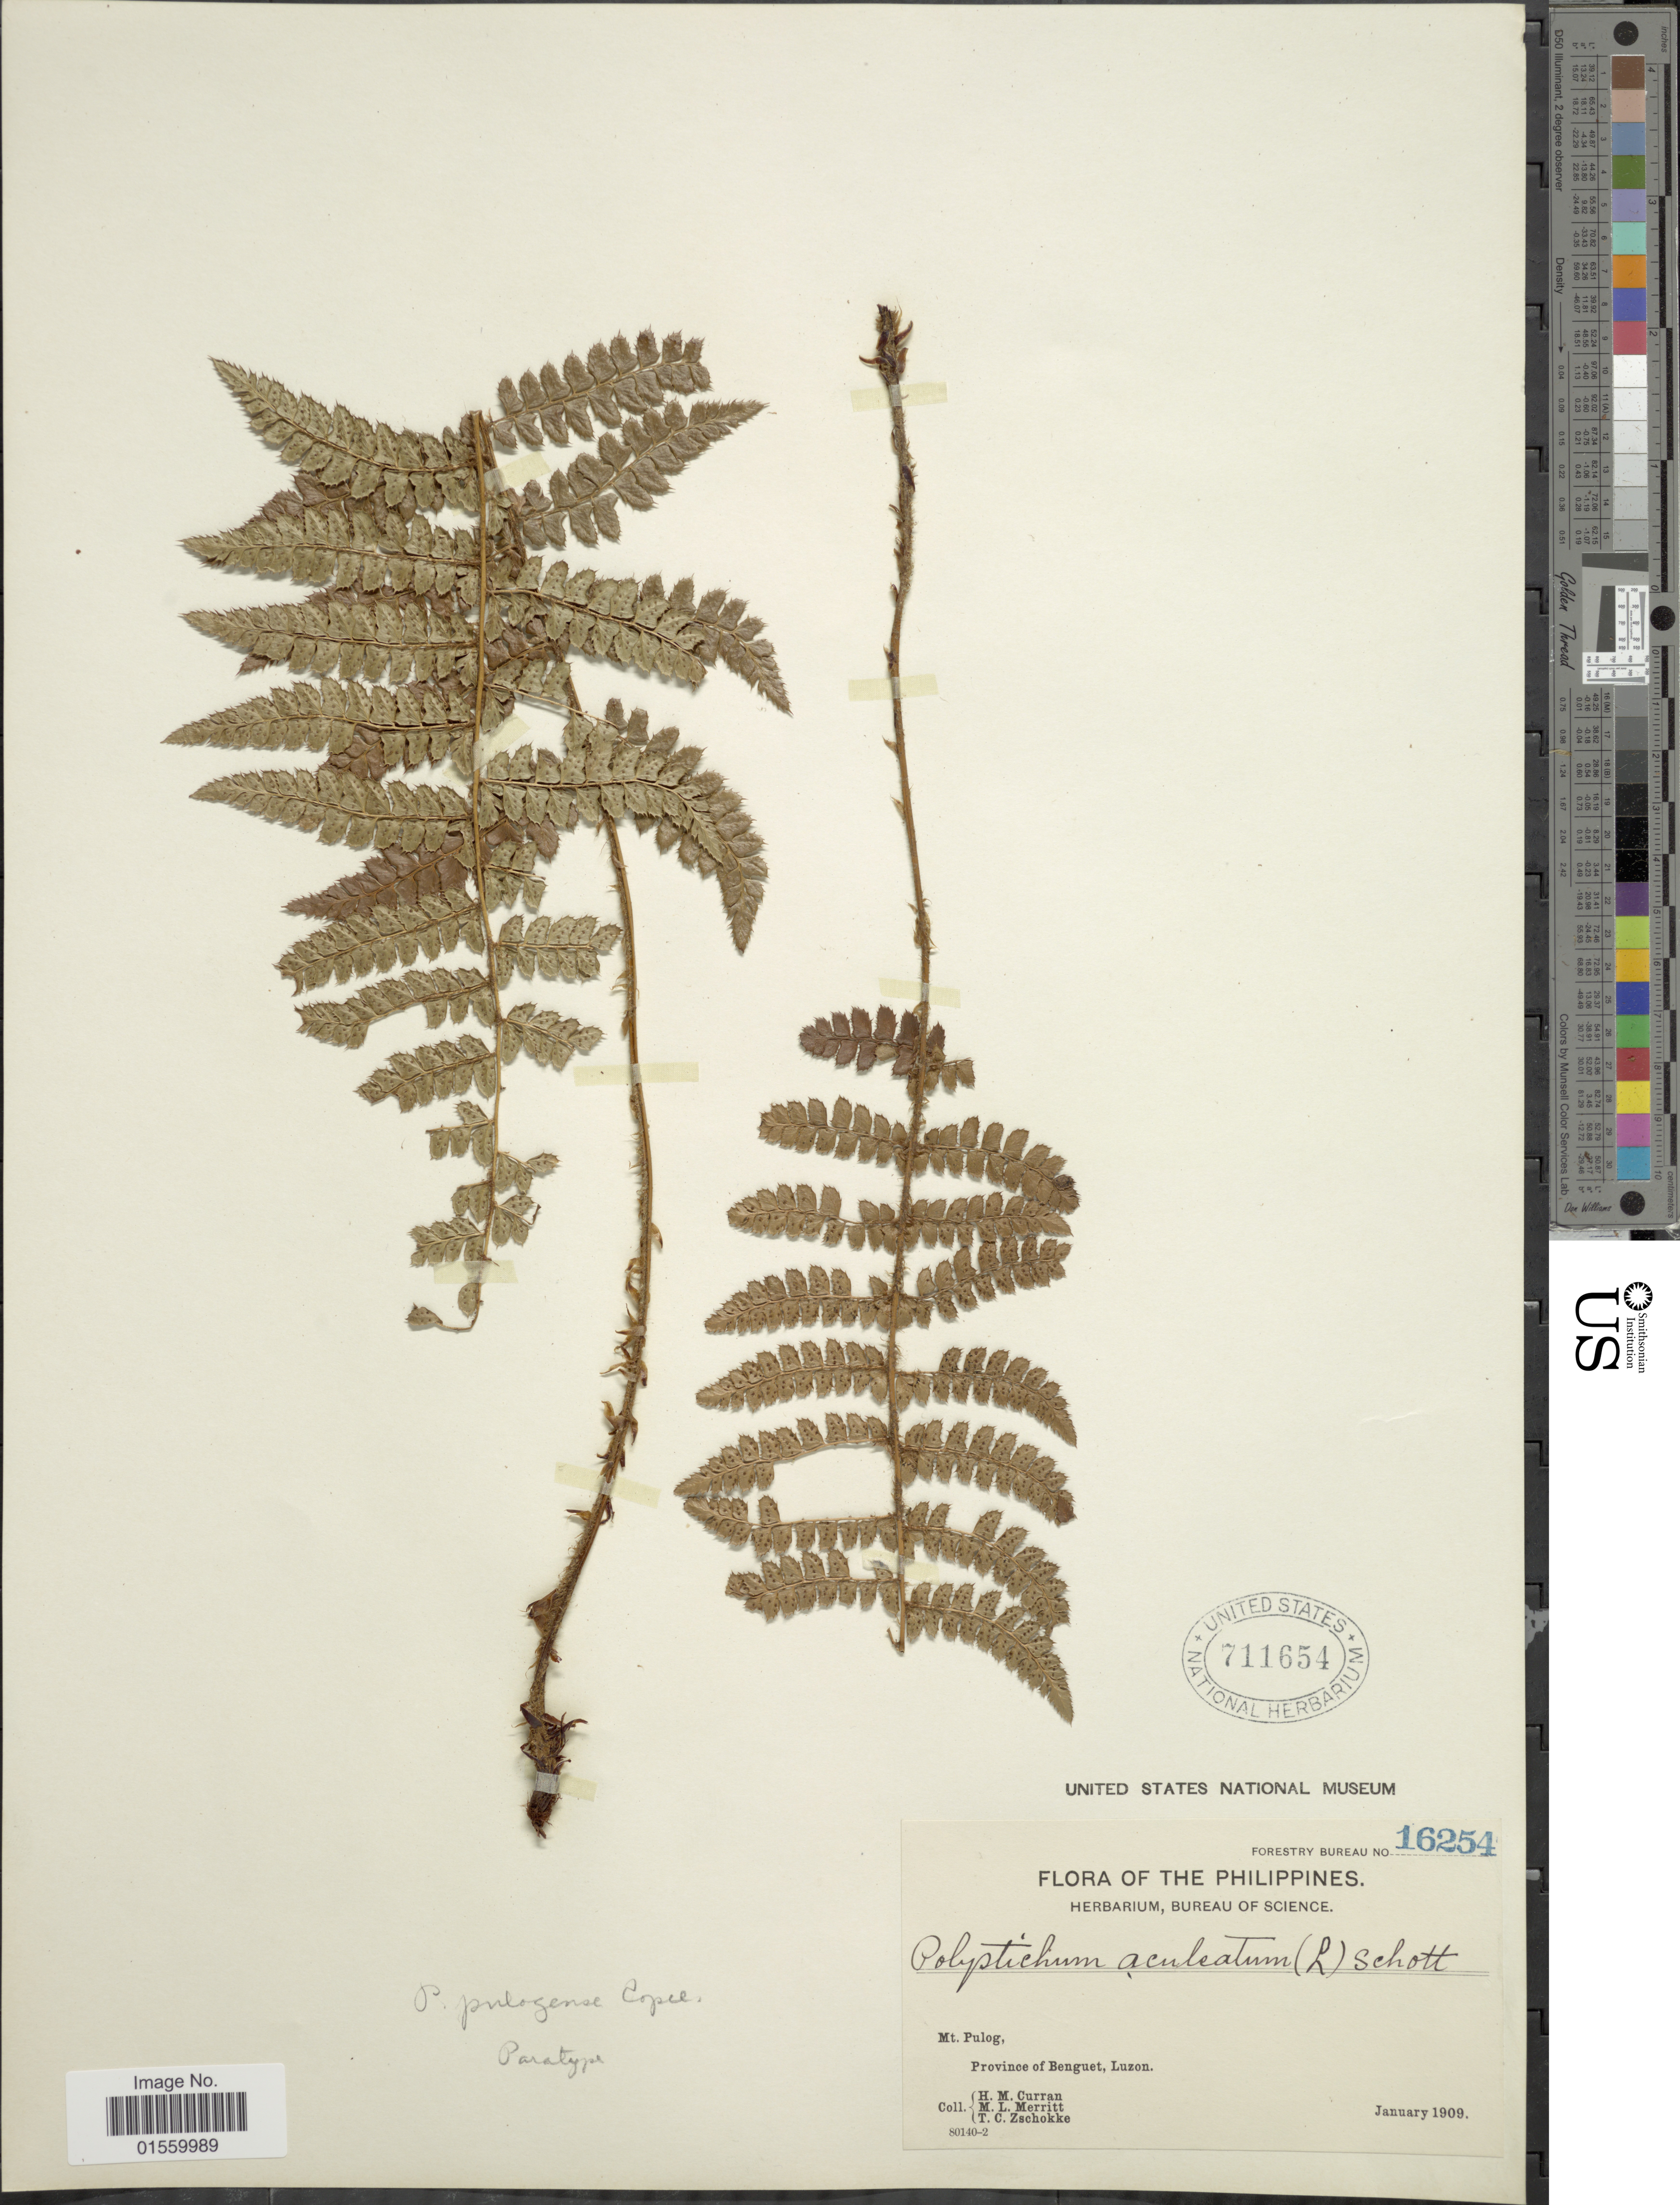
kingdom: Plantae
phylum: Tracheophyta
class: Polypodiopsida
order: Polypodiales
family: Dryopteridaceae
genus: Polystichum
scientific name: Polystichum pulogense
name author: Copel.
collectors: H. M. Curran, M. L. Merritt & T. C. Zschokke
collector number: Bureau of Science 16254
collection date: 1909-01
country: Philippines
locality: Mt. Pulog, Province of Benguet, Luzon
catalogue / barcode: US 711654